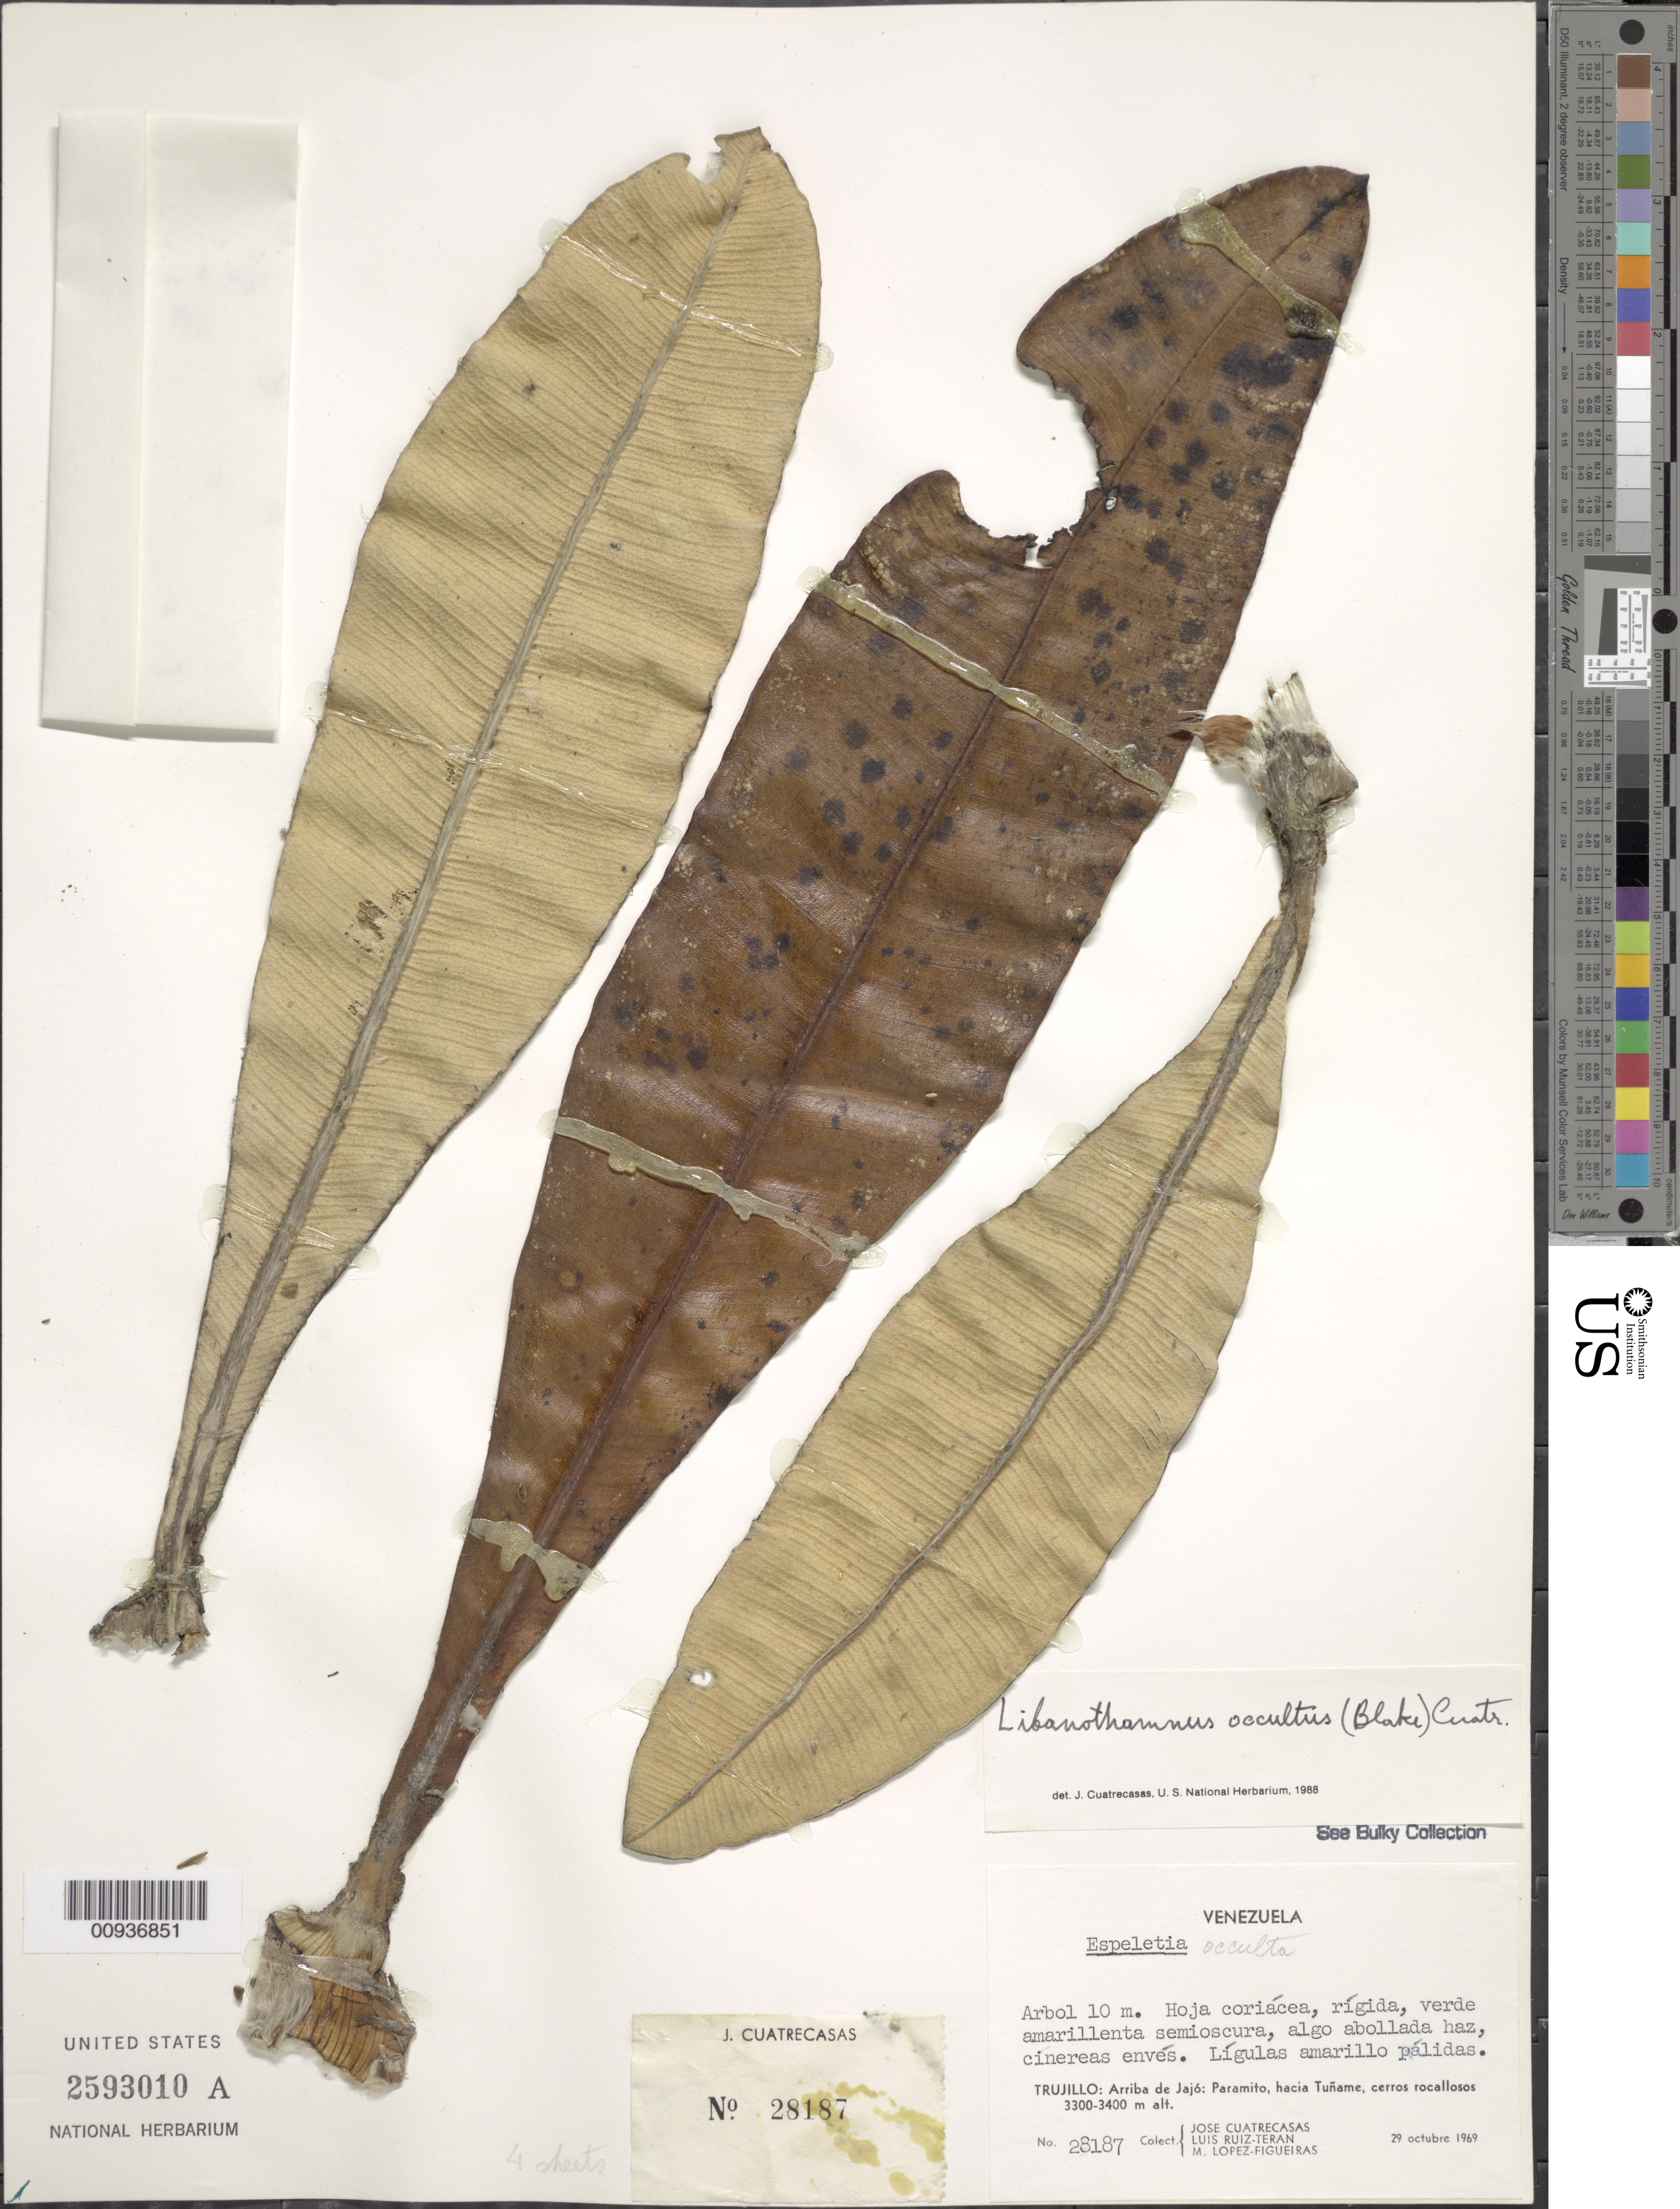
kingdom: Plantae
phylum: Tracheophyta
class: Magnoliopsida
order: Asterales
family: Asteraceae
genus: Libanothamnus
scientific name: Libanothamnus occultus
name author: (S.F. Blake) Cuatrec.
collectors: J. Cuatrecasas, L. Teran & M. López Figueiras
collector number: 28187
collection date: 1969-10-29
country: Venezuela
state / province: Trujillo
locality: Arriba de Jajo, Paramito, hacia Tuname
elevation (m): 3300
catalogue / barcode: US 2593010A